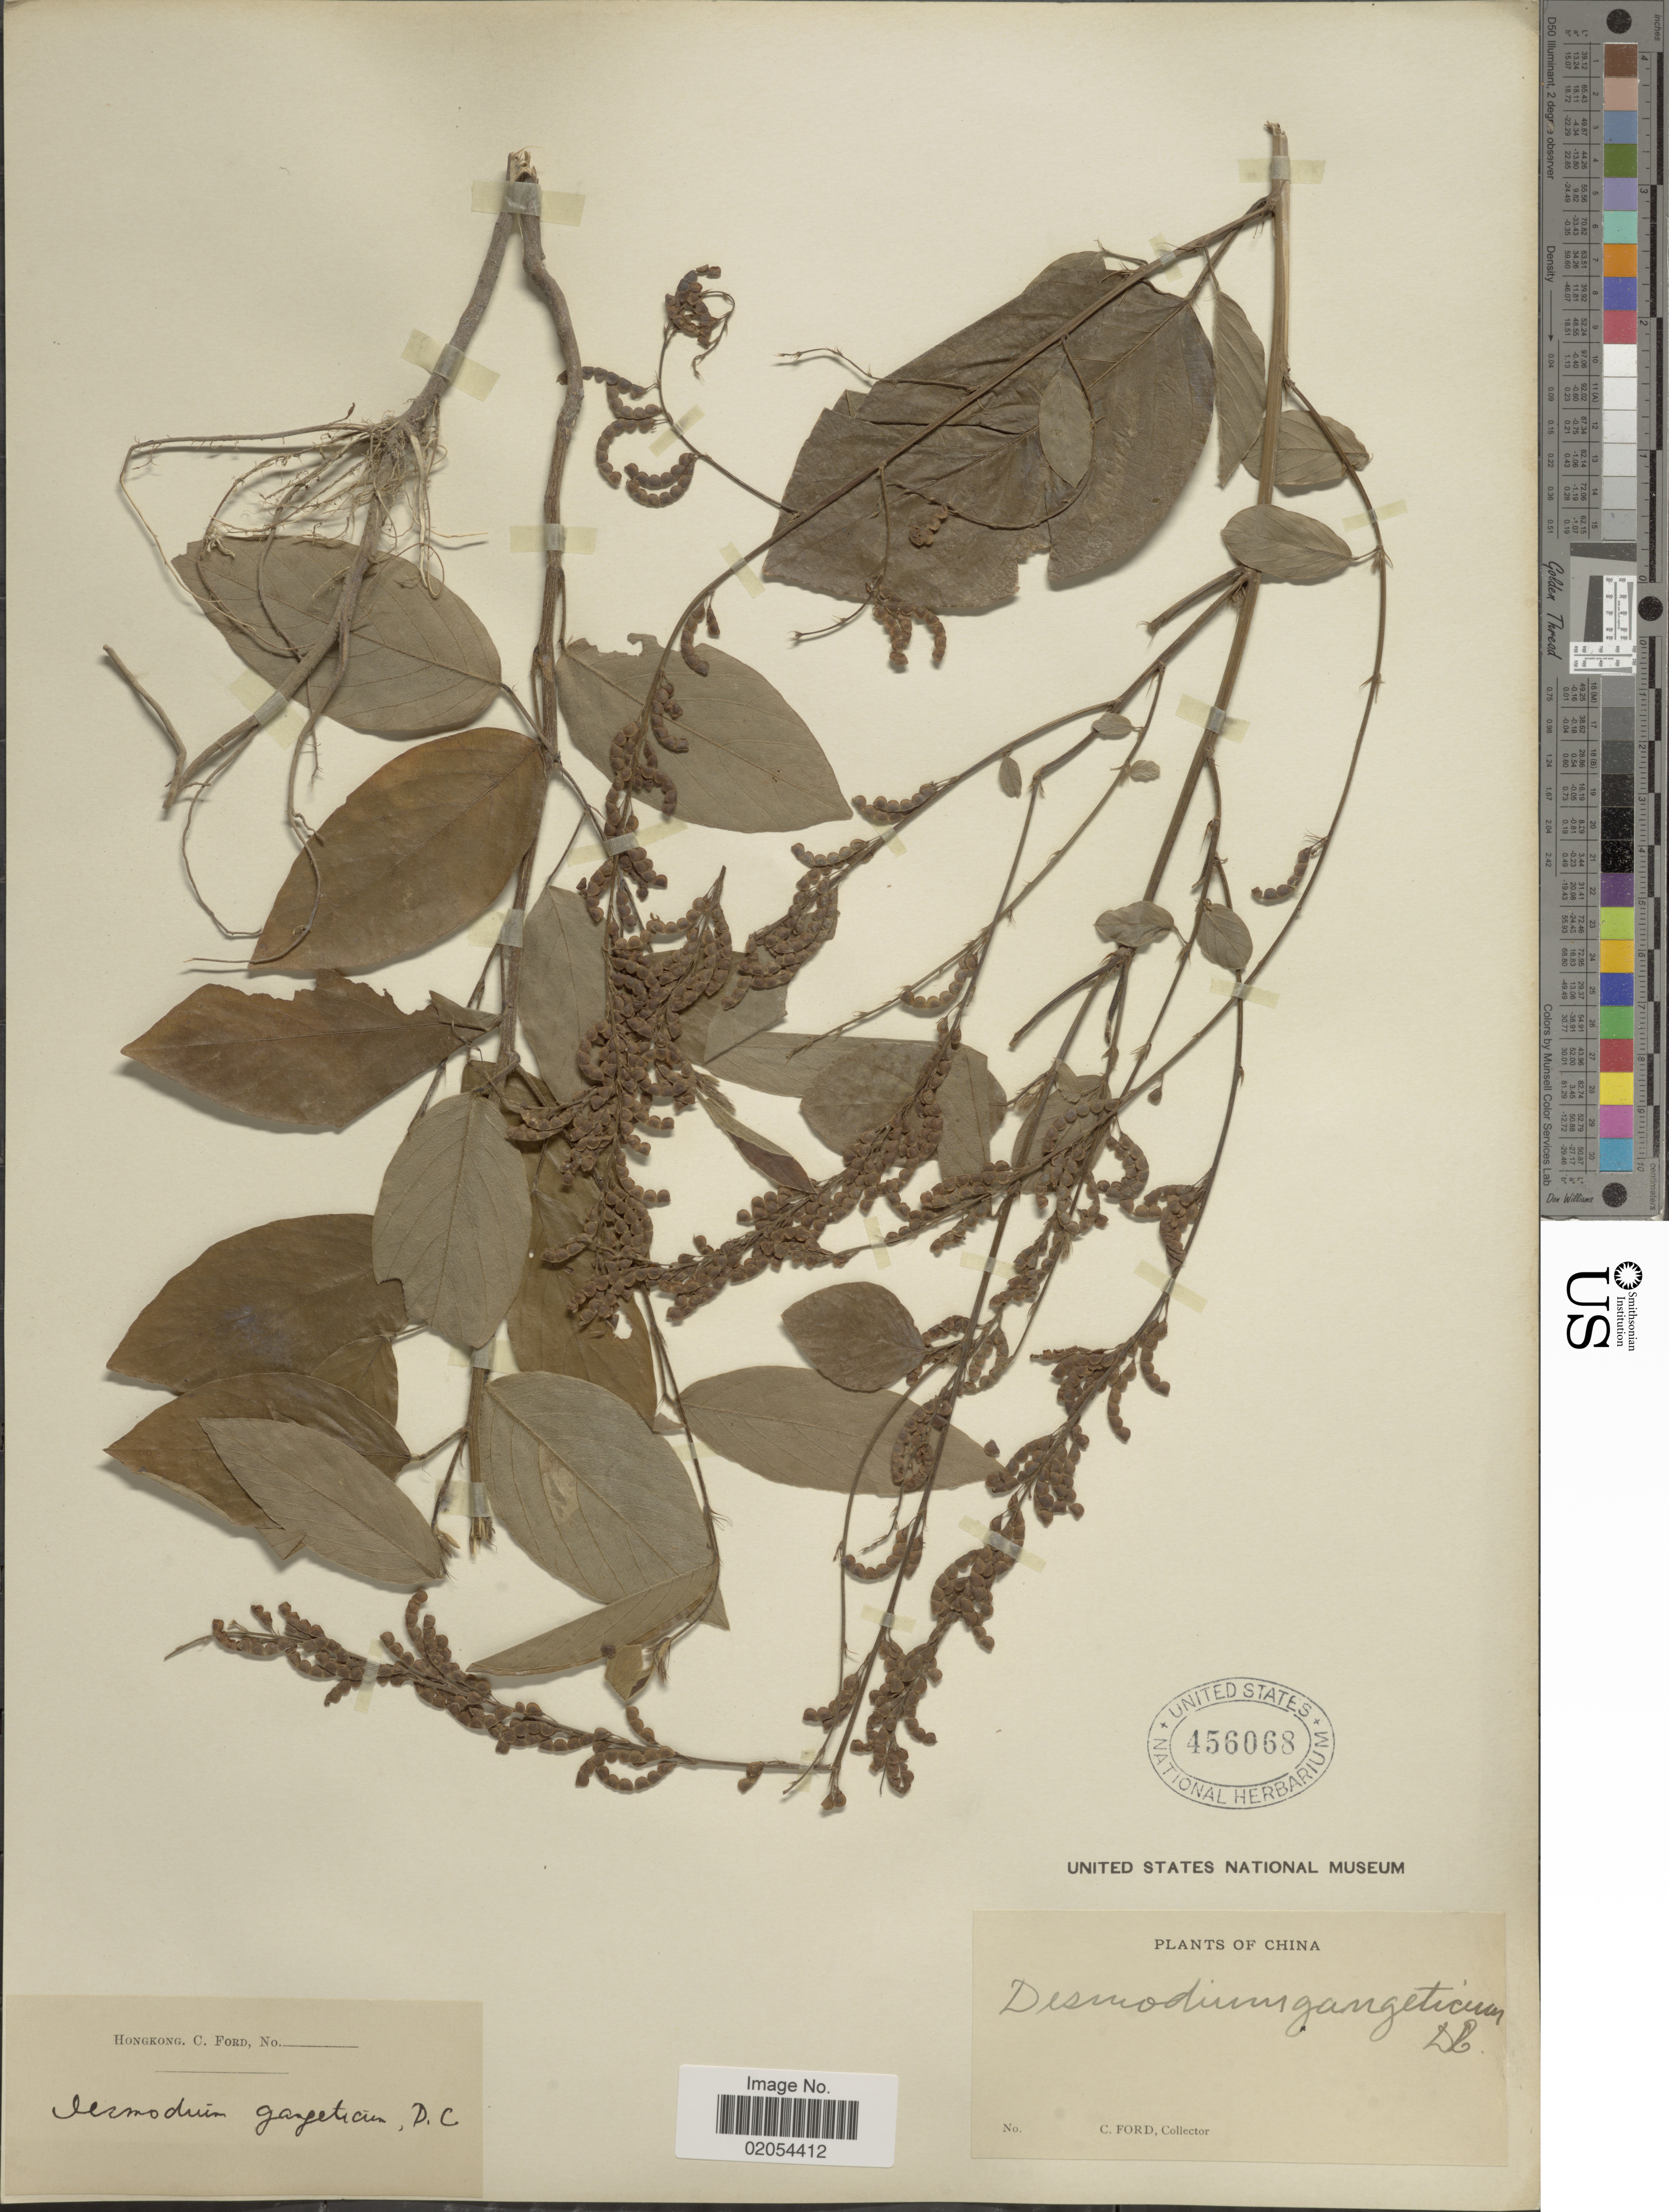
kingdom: Plantae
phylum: Tracheophyta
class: Magnoliopsida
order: Fabales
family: Fabaceae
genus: Pleurolobus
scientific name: Pleurolobus gangeticus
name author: (L.) J. St.-Hil. ex H. Ohashi & K. Ohashi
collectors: C. Ford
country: China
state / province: Hong Kong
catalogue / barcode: US 456068